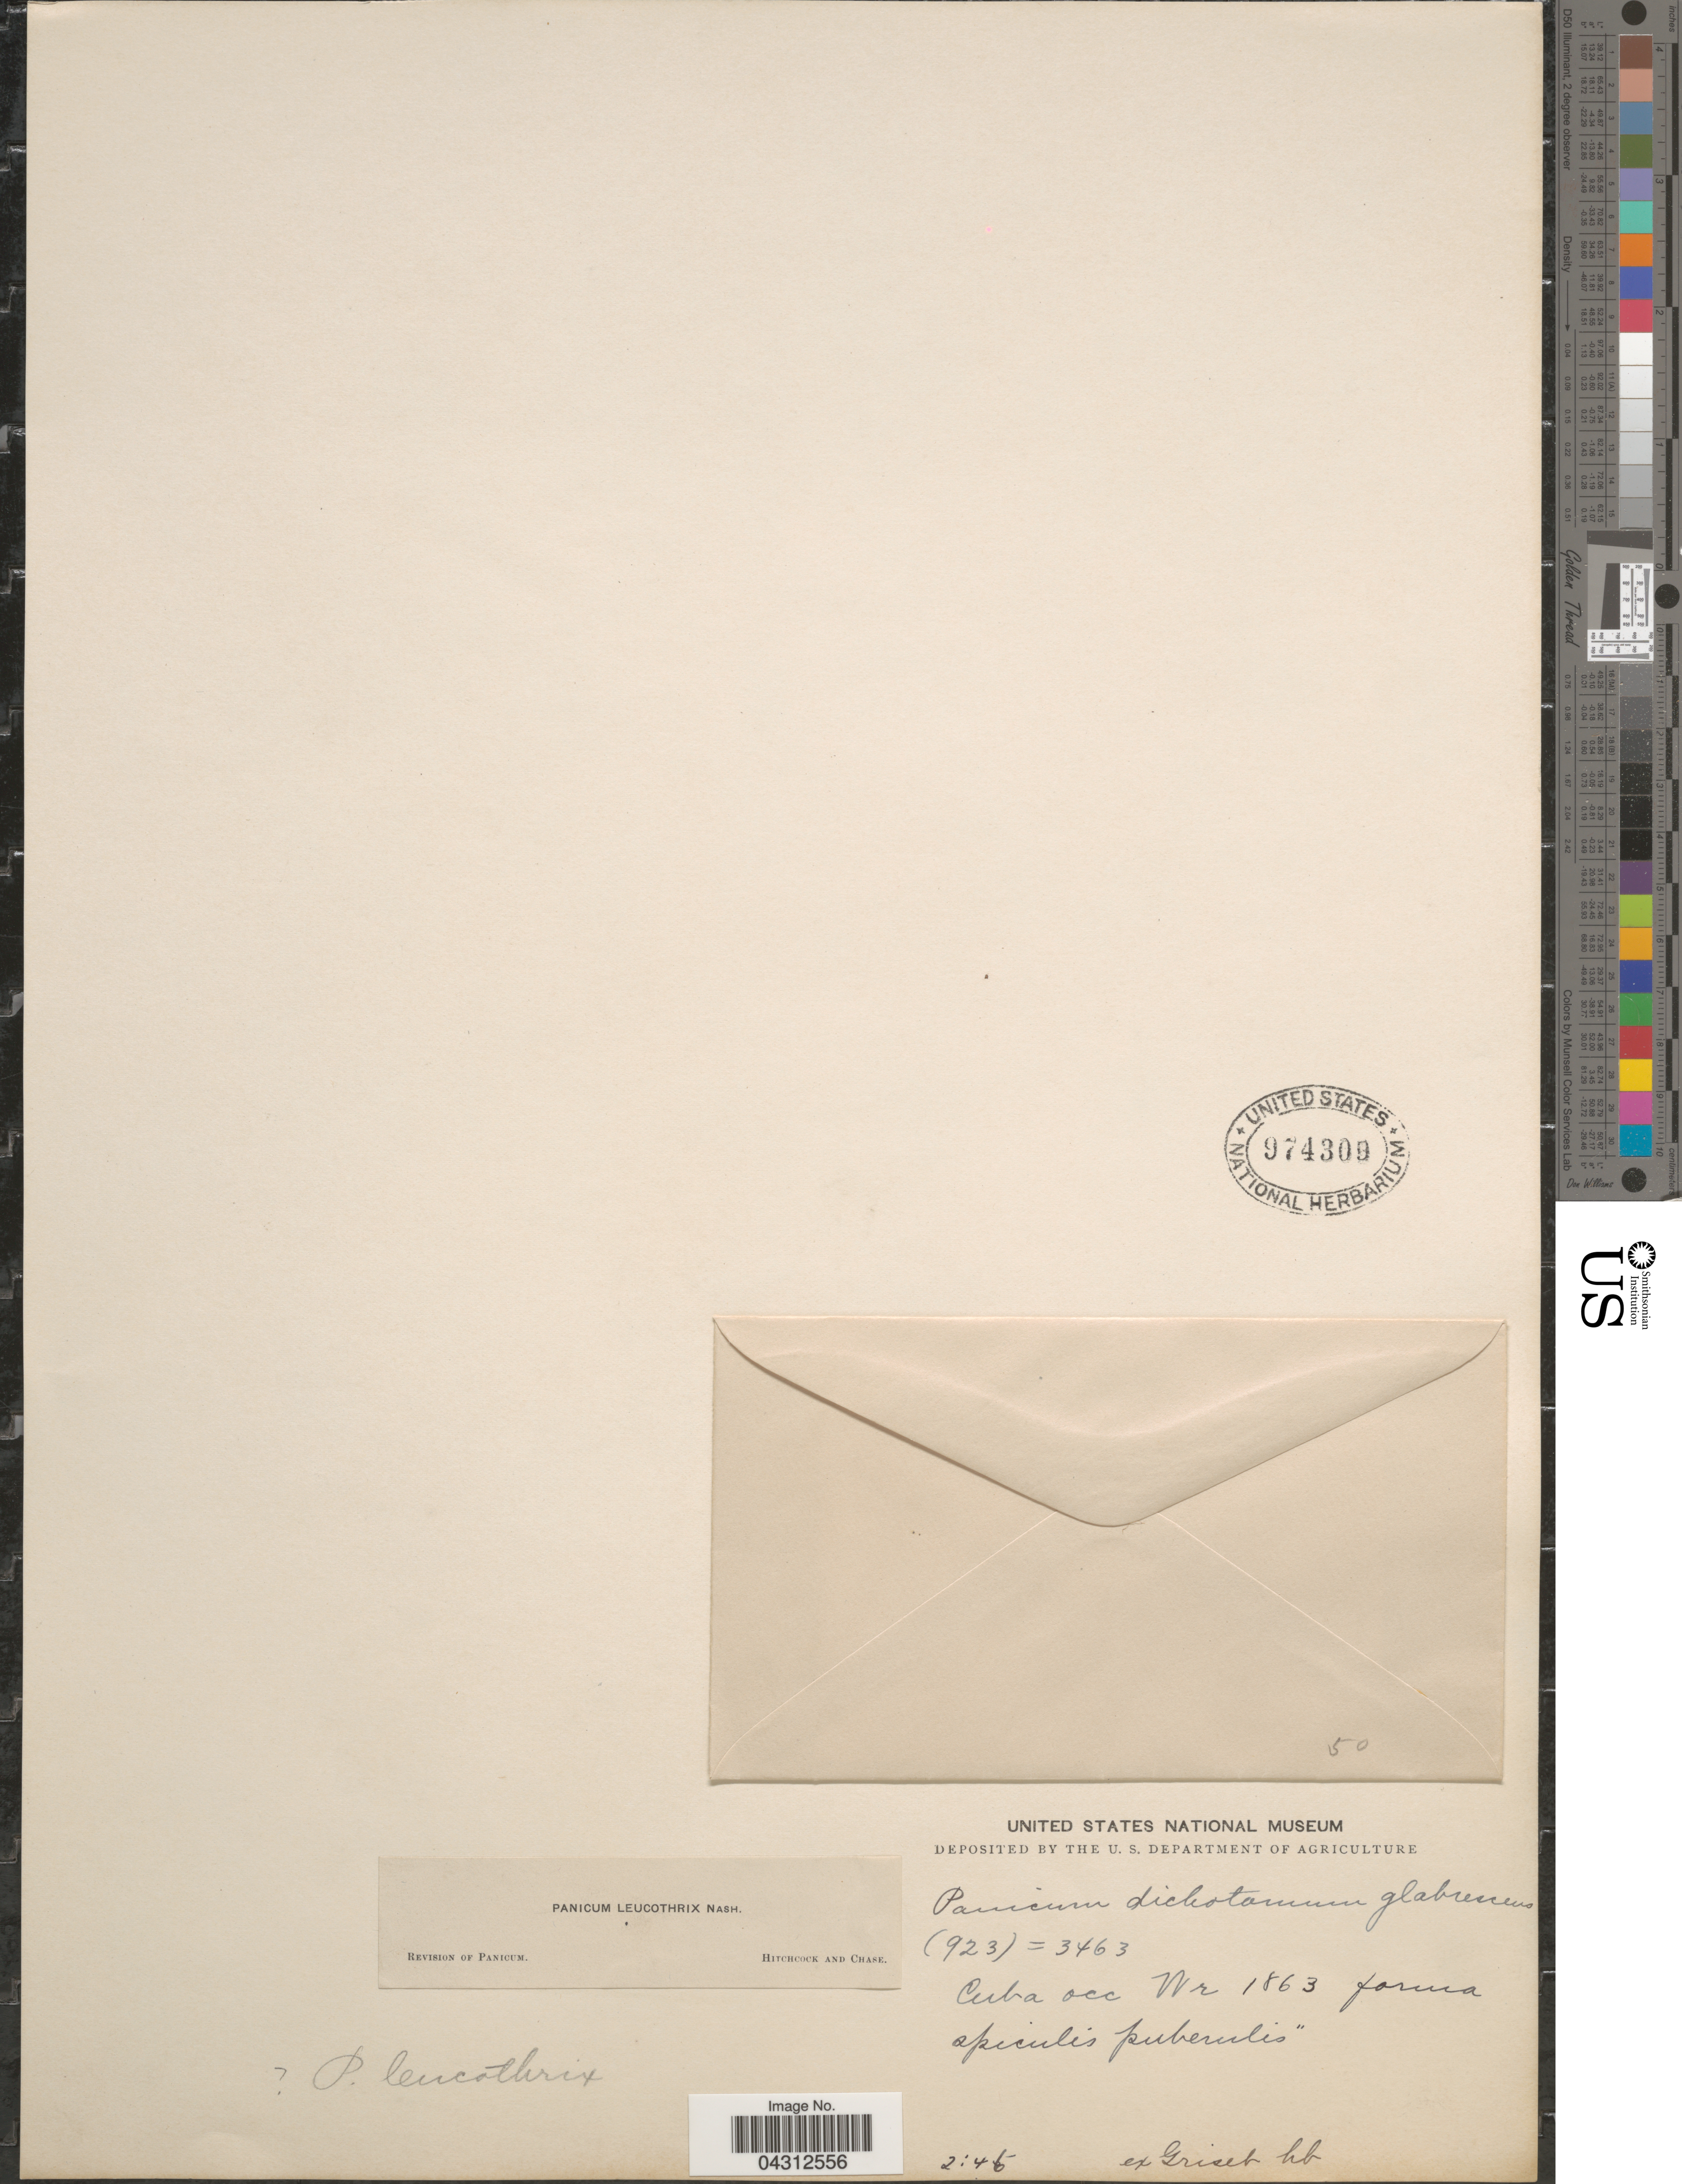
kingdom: Plantae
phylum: Tracheophyta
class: Liliopsida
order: Poales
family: Poaceae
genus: Dichanthelium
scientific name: Dichanthelium acuminatum var. longiligulatum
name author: (Nash) Gould & C.A. Clark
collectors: Ex herb. Griset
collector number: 923/3463?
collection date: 1863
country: Cuba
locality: Cuba occ Wr. [unsure placement]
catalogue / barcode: US 974309